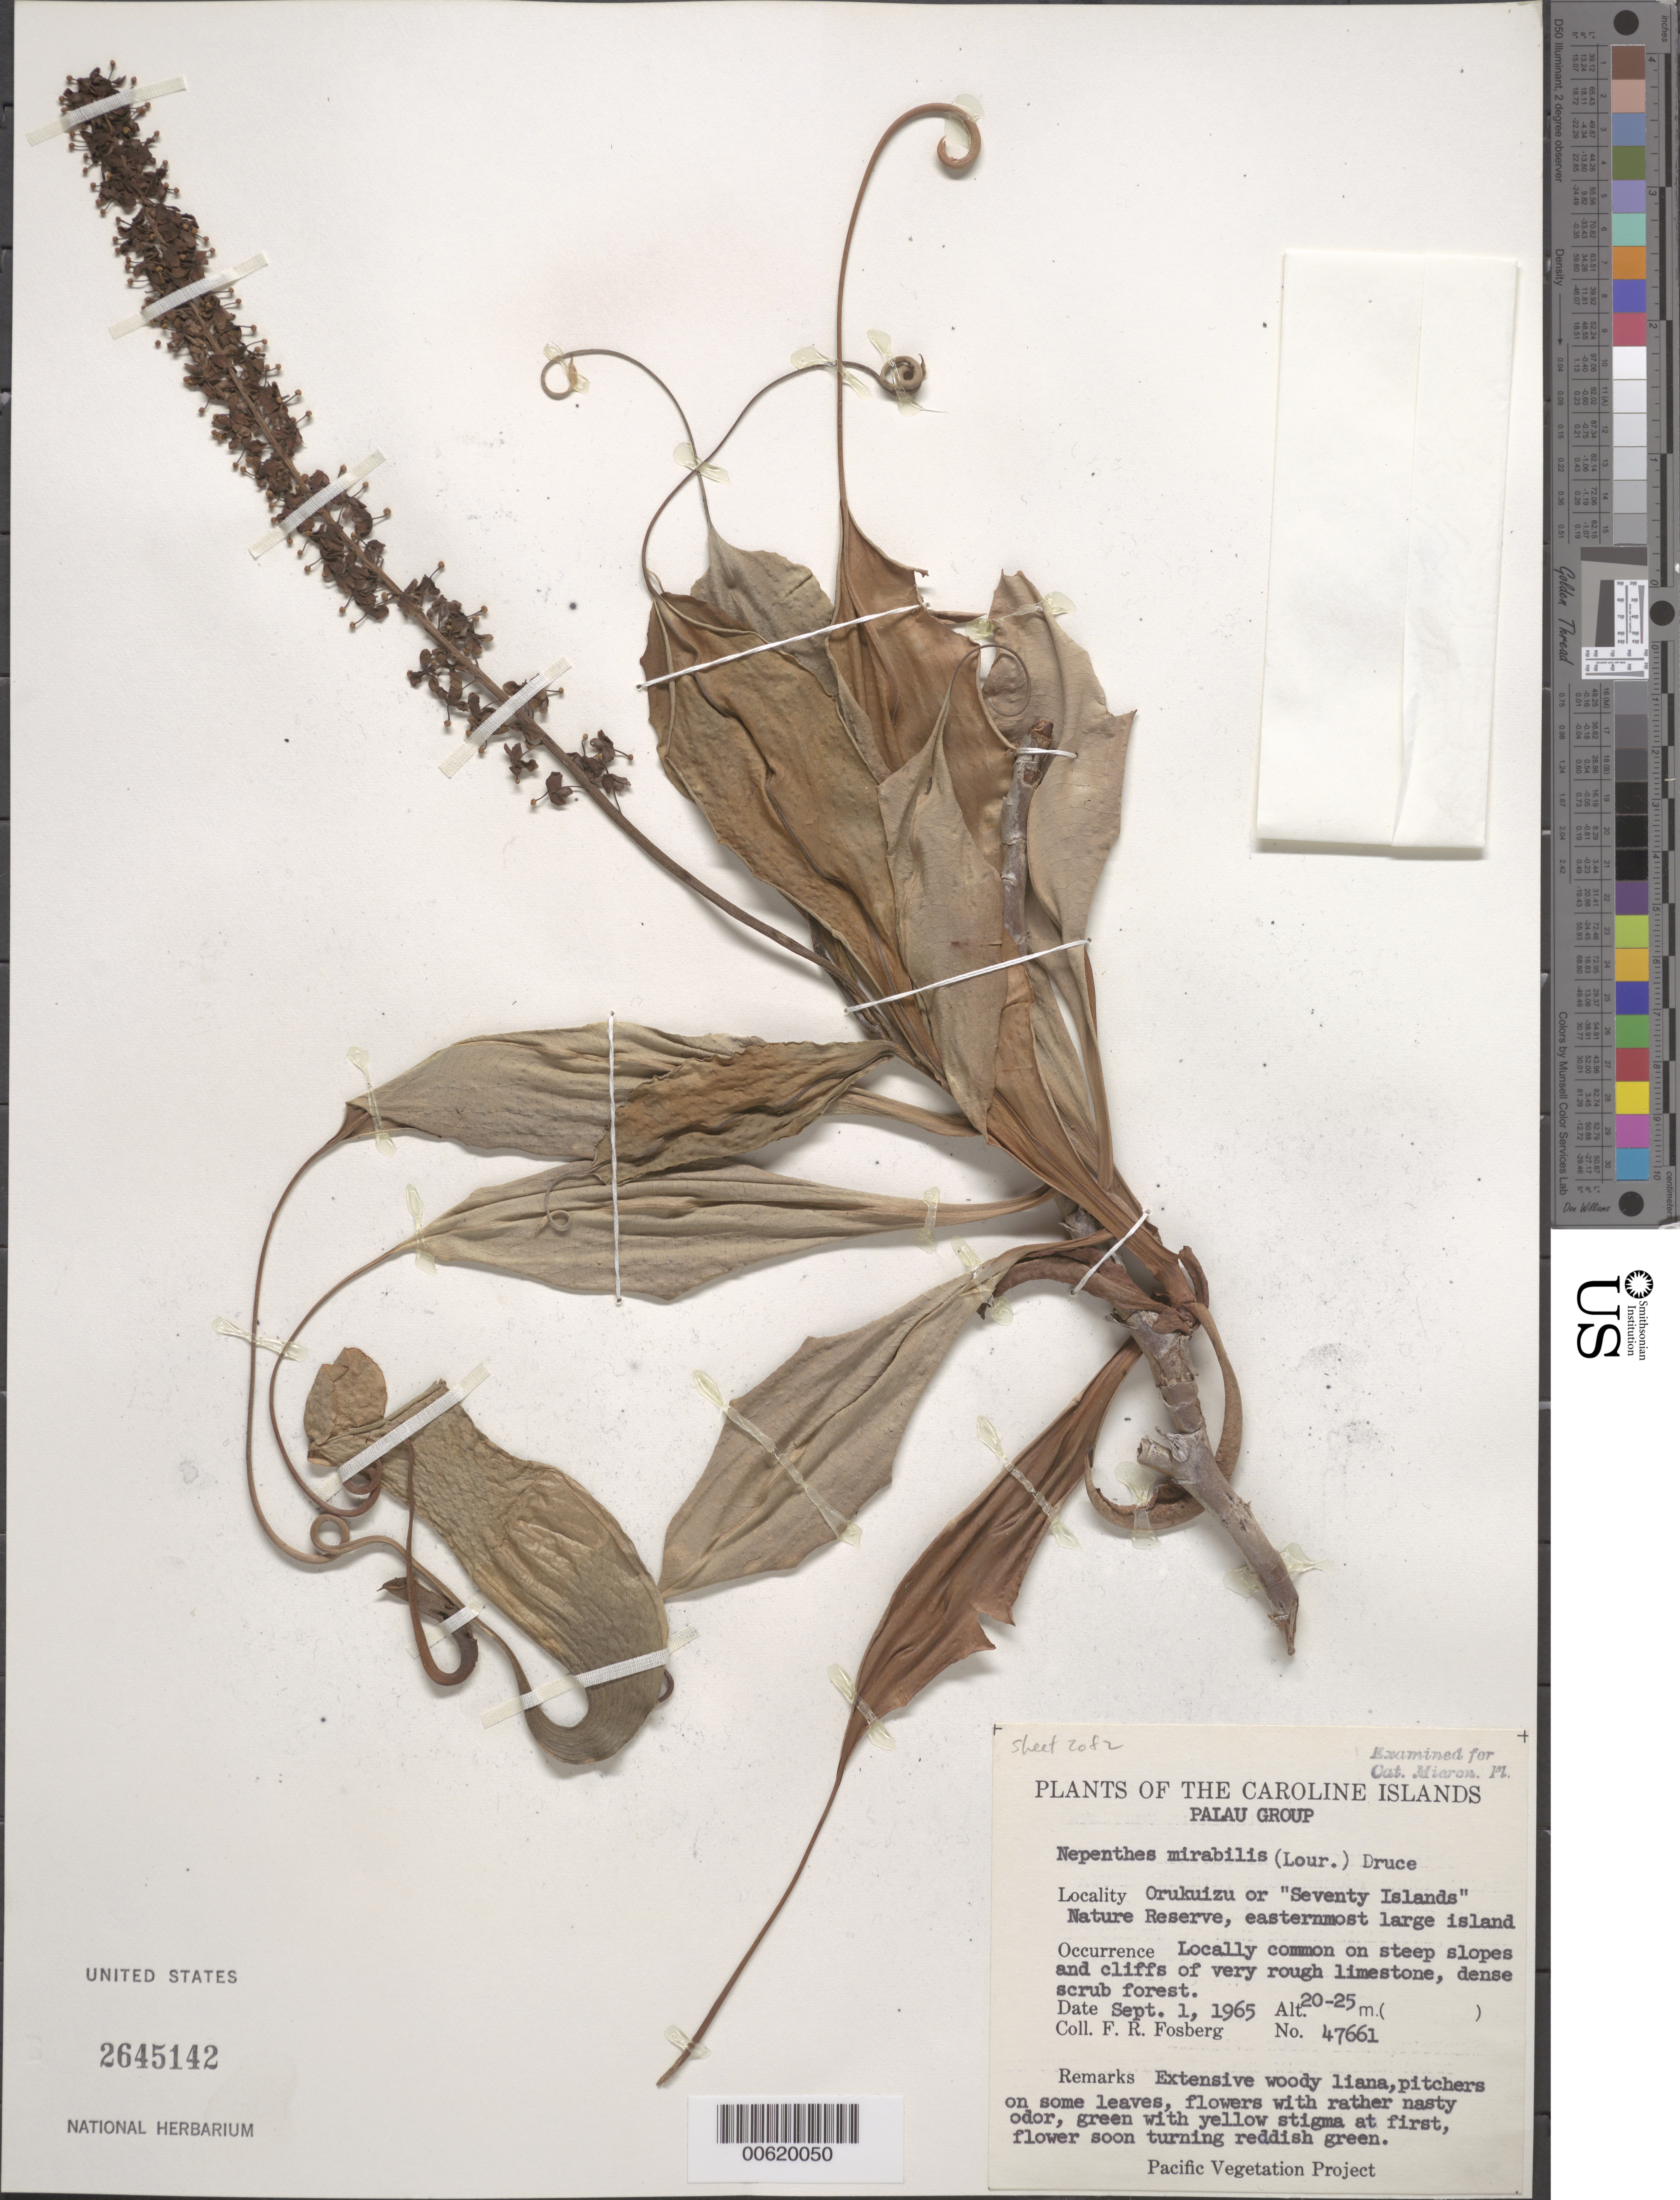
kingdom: Plantae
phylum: Tracheophyta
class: Magnoliopsida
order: Caryophyllales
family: Nepenthaceae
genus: Nepenthes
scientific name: Nepenthes mirabilis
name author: (Lour.) Druce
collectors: F. R. Fosberg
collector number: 47661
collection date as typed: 01 Sep 1965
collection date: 1965-09-01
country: Palau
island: Ngerukeuid [Orukuizu]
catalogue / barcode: US 2645142